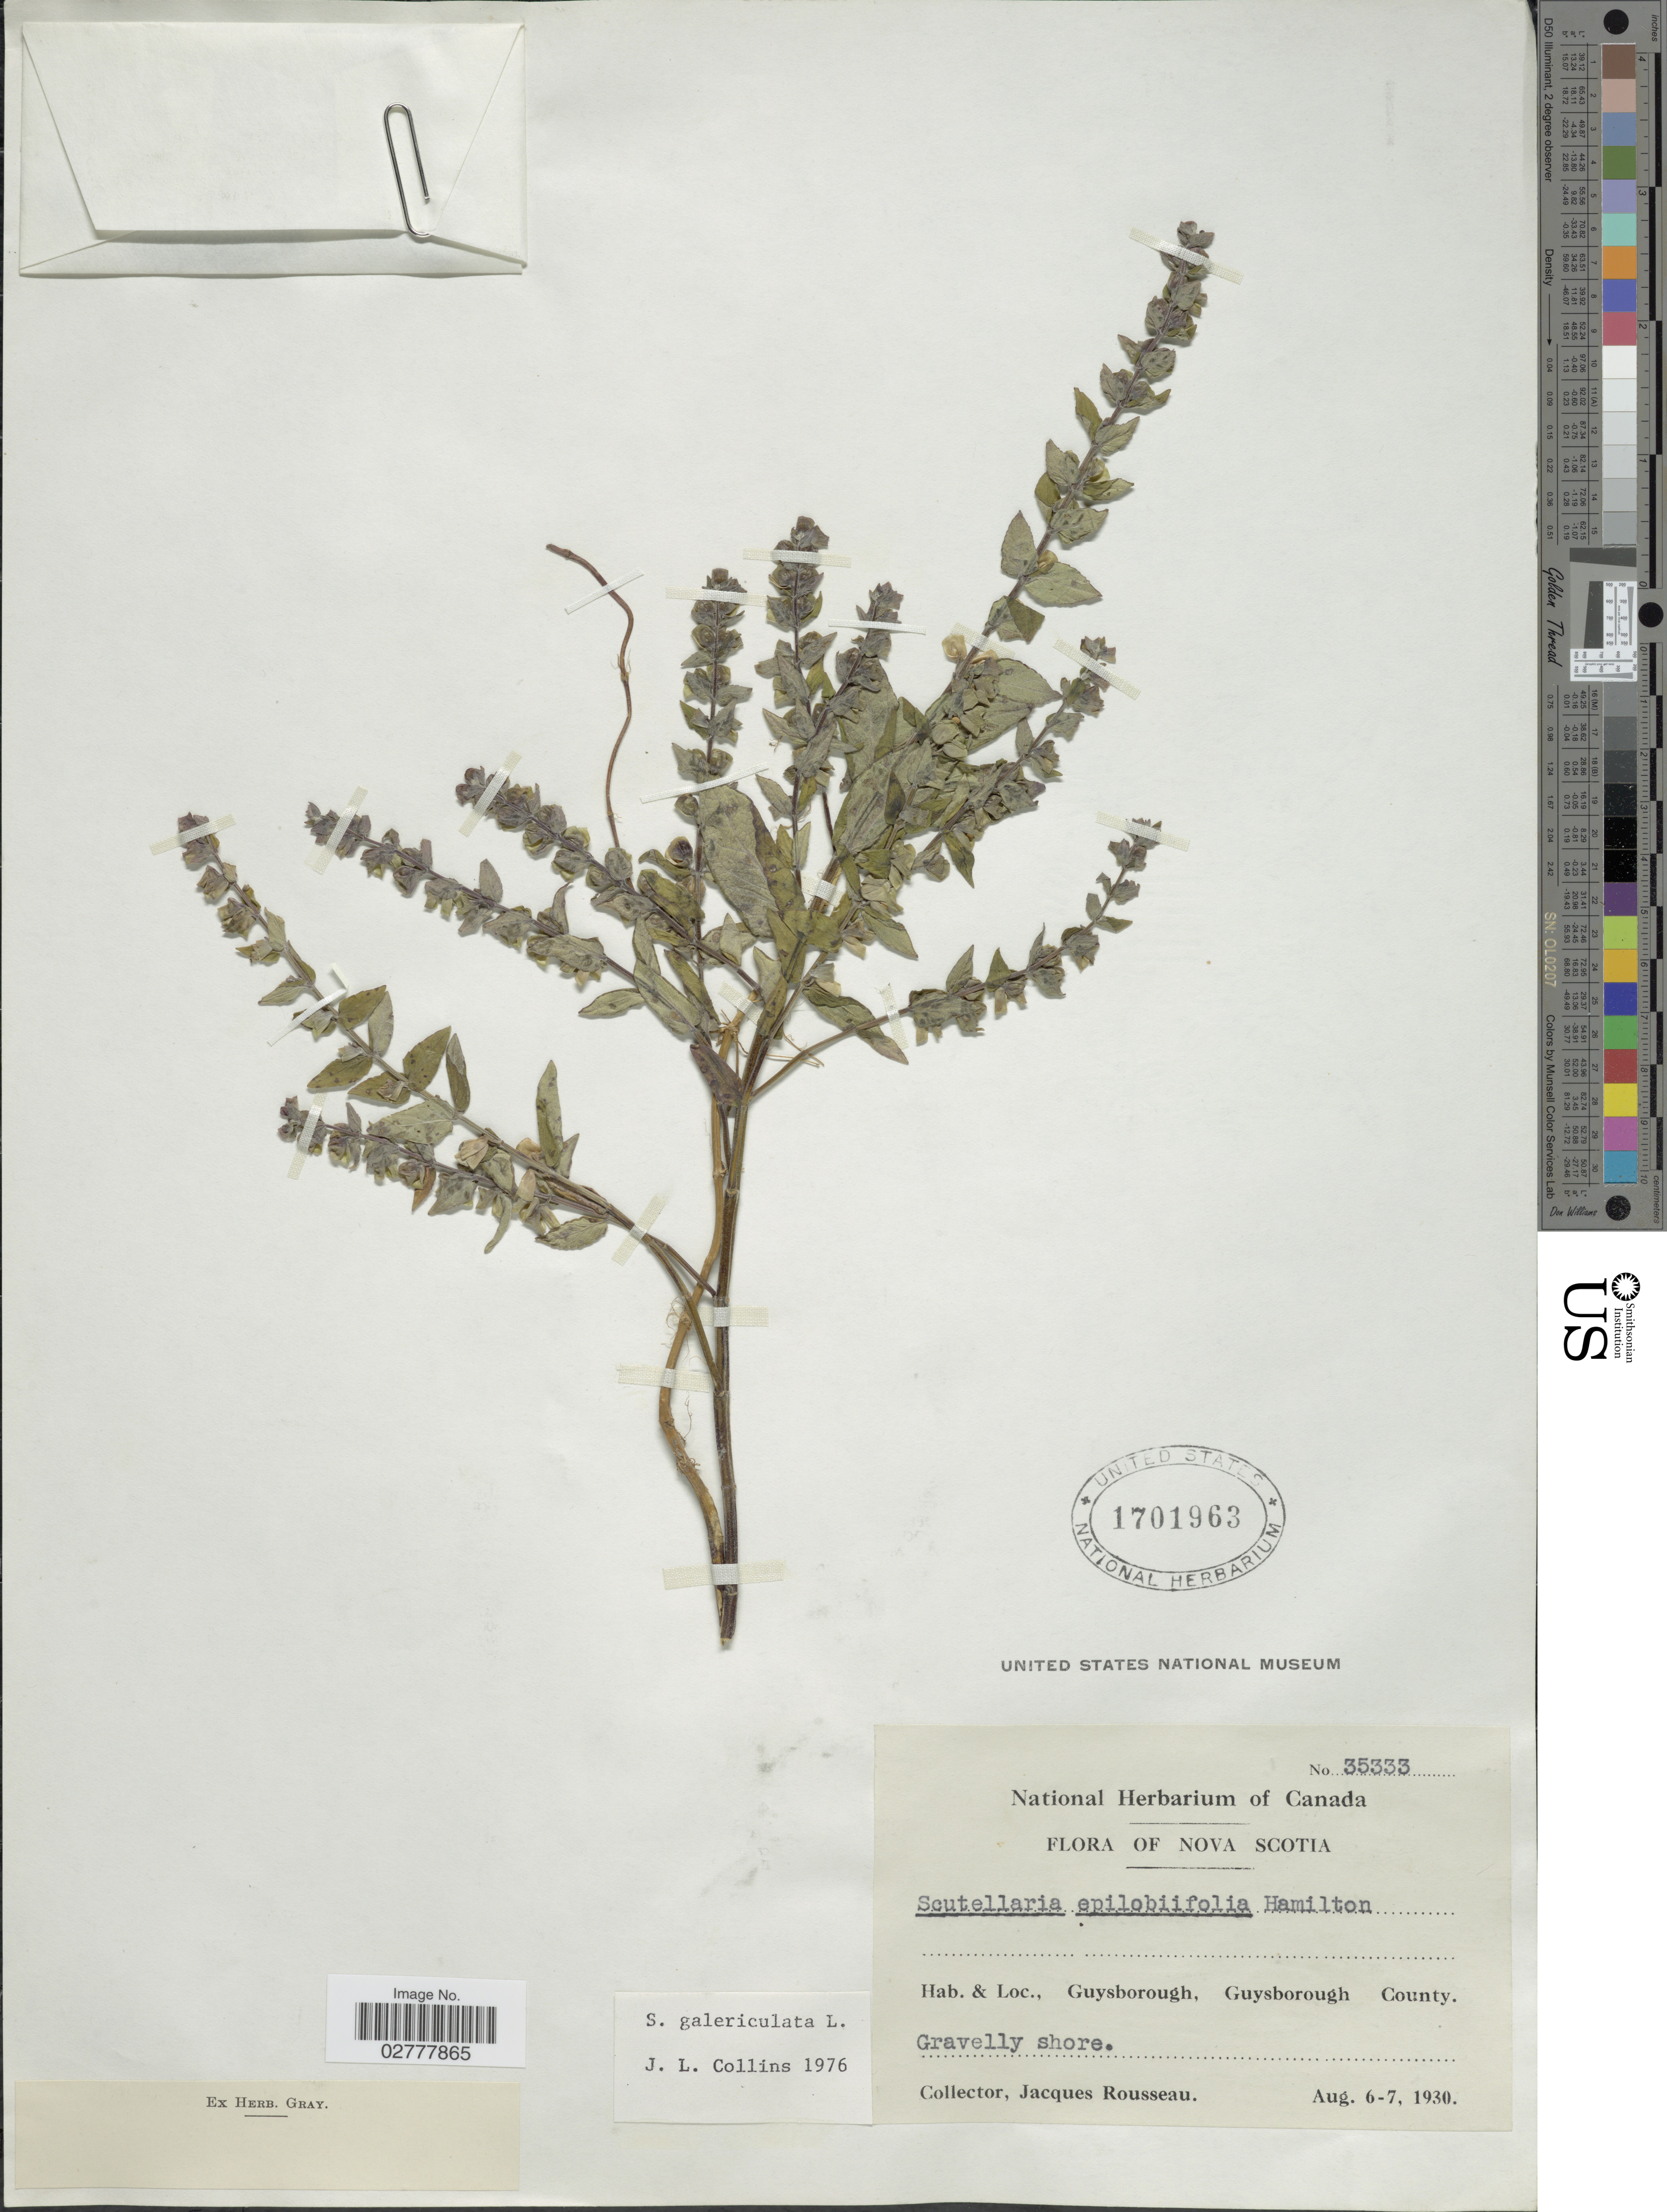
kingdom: Plantae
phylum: Tracheophyta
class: Magnoliopsida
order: Lamiales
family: Lamiaceae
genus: Scutellaria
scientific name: Scutellaria galericulata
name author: L.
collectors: J. Rousseau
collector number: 35333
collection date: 1930-08-06/1930-08-07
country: Canada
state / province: Nova Scotia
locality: Guysborough, Guysborough County.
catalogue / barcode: US 1701963